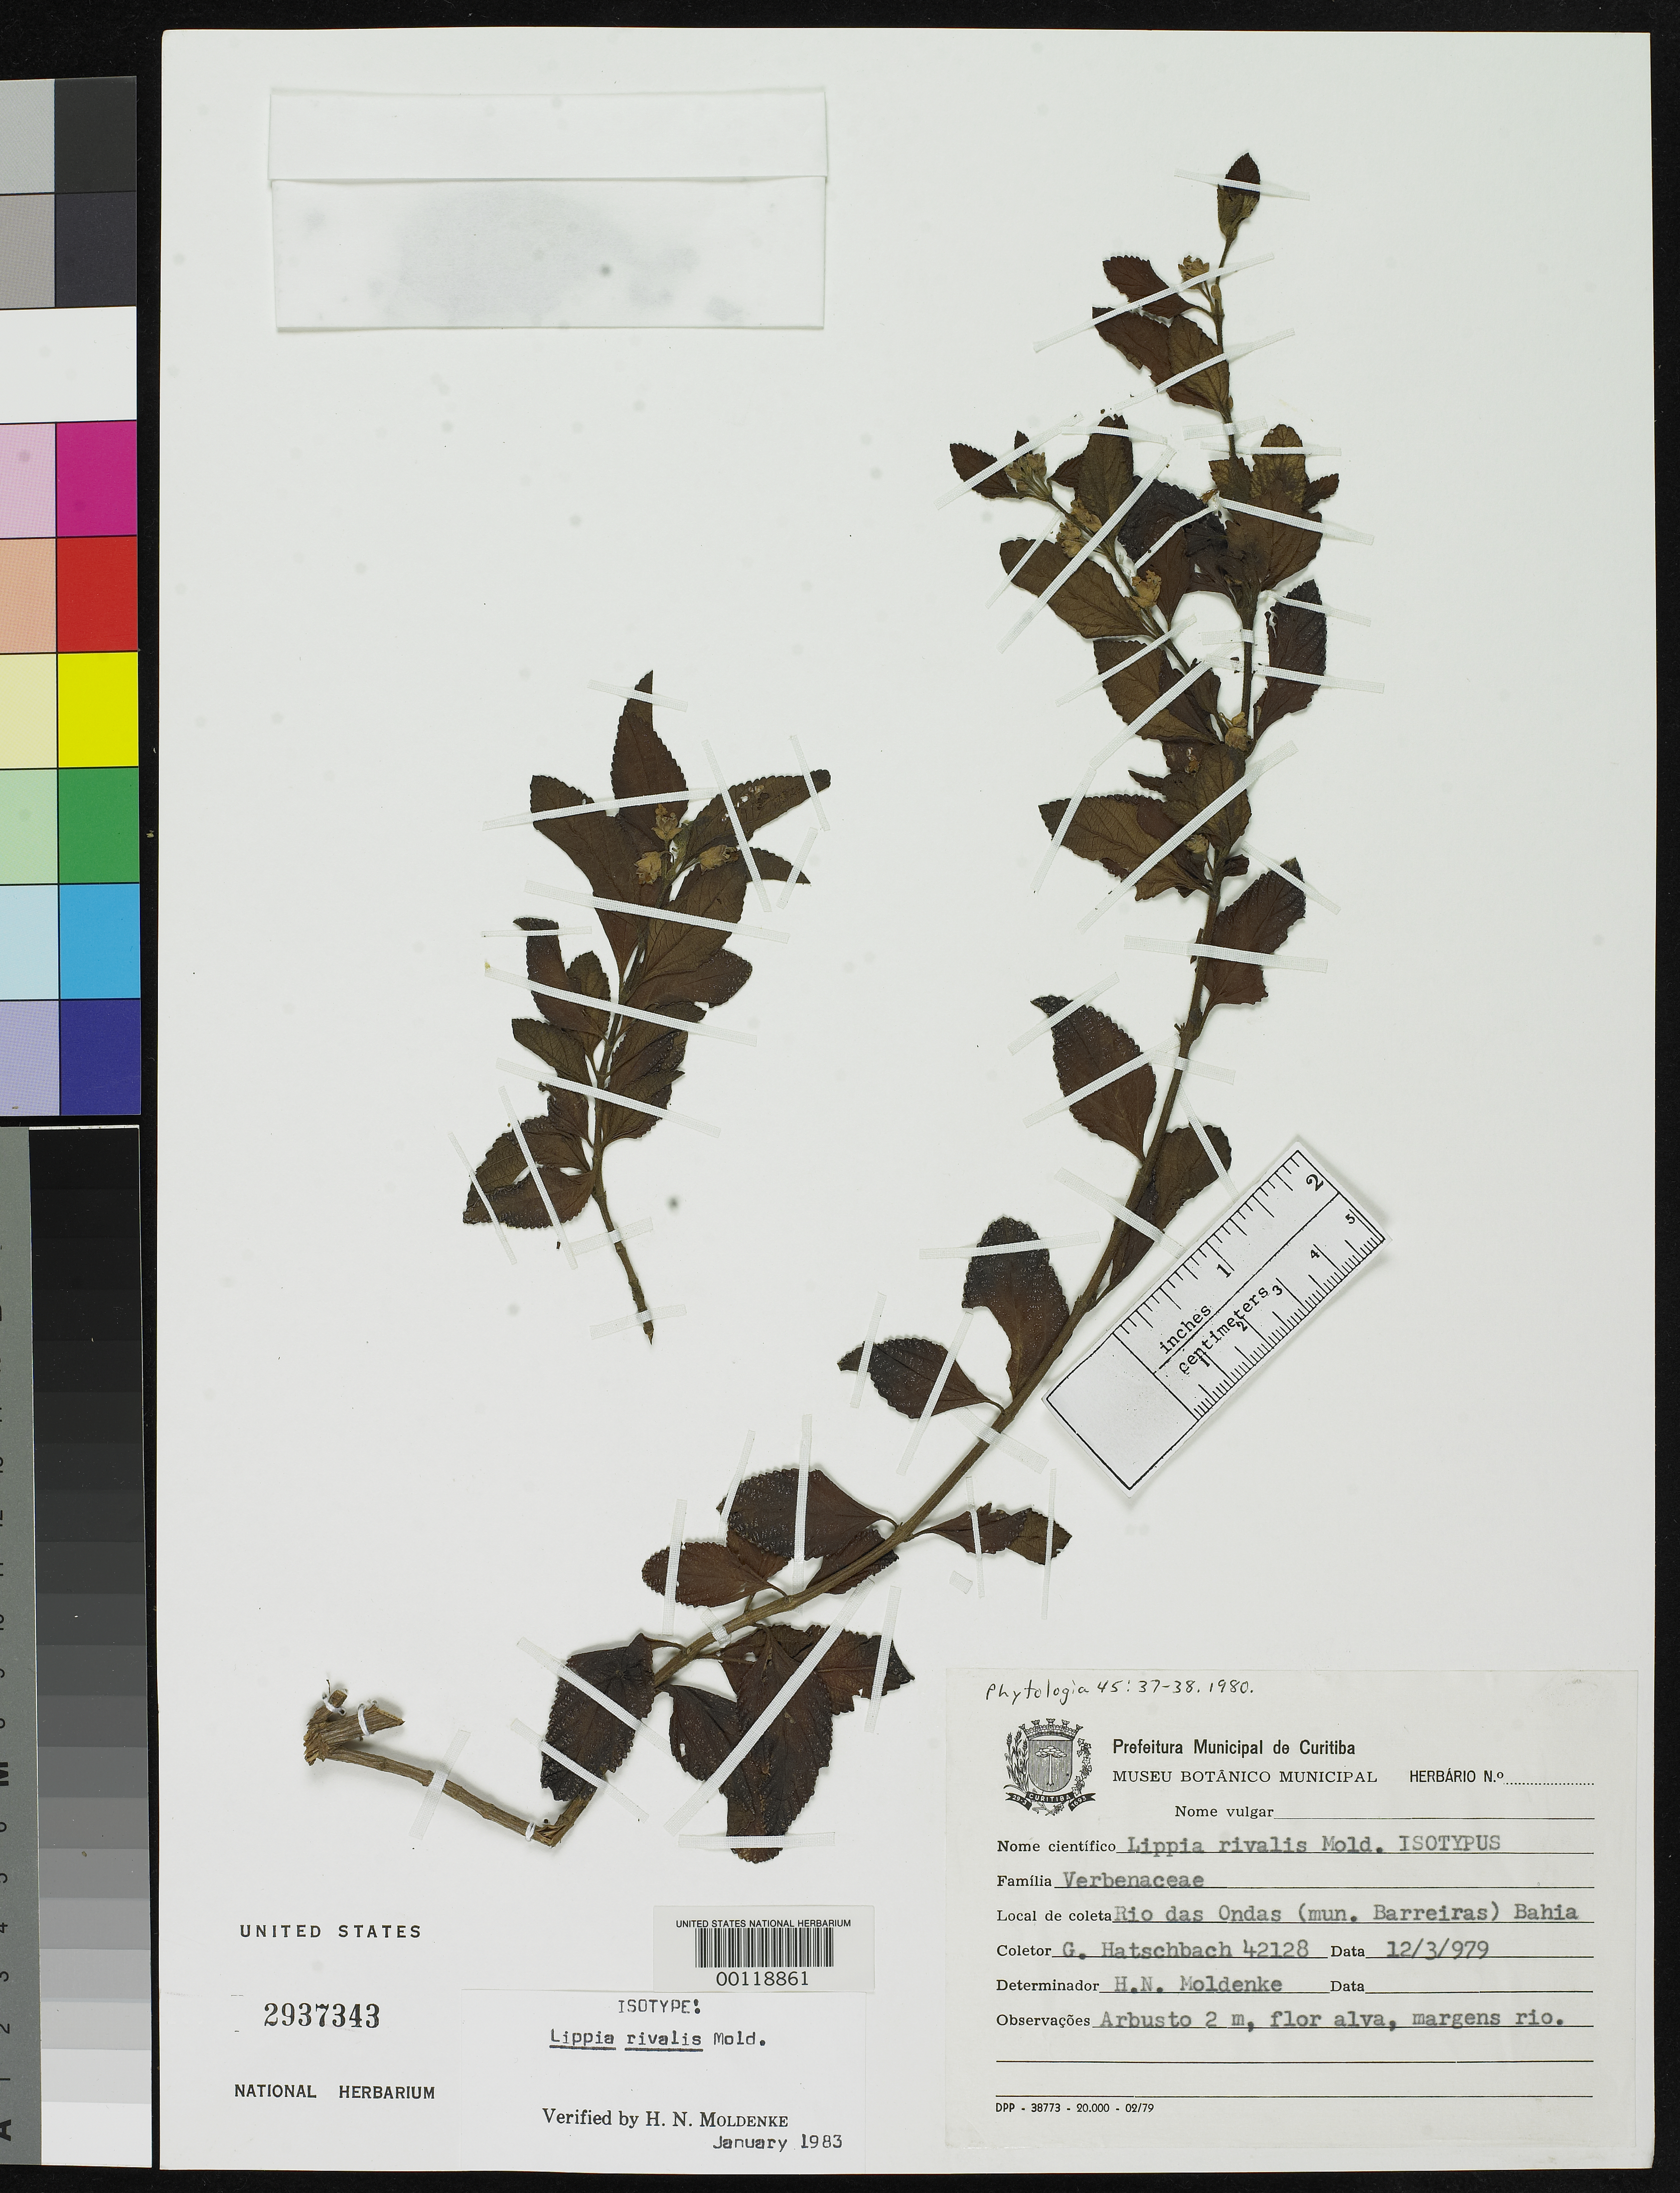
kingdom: Plantae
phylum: Tracheophyta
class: Magnoliopsida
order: Lamiales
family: Verbenaceae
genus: Lippia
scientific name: Lippia rivalis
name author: Moldenke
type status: Isotype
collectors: G. Hatschbach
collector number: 42128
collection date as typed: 03 Dec 1979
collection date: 1979-12-03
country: Brazil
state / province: Bahia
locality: Rio das Ondas Barreiras.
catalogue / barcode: US 2937343